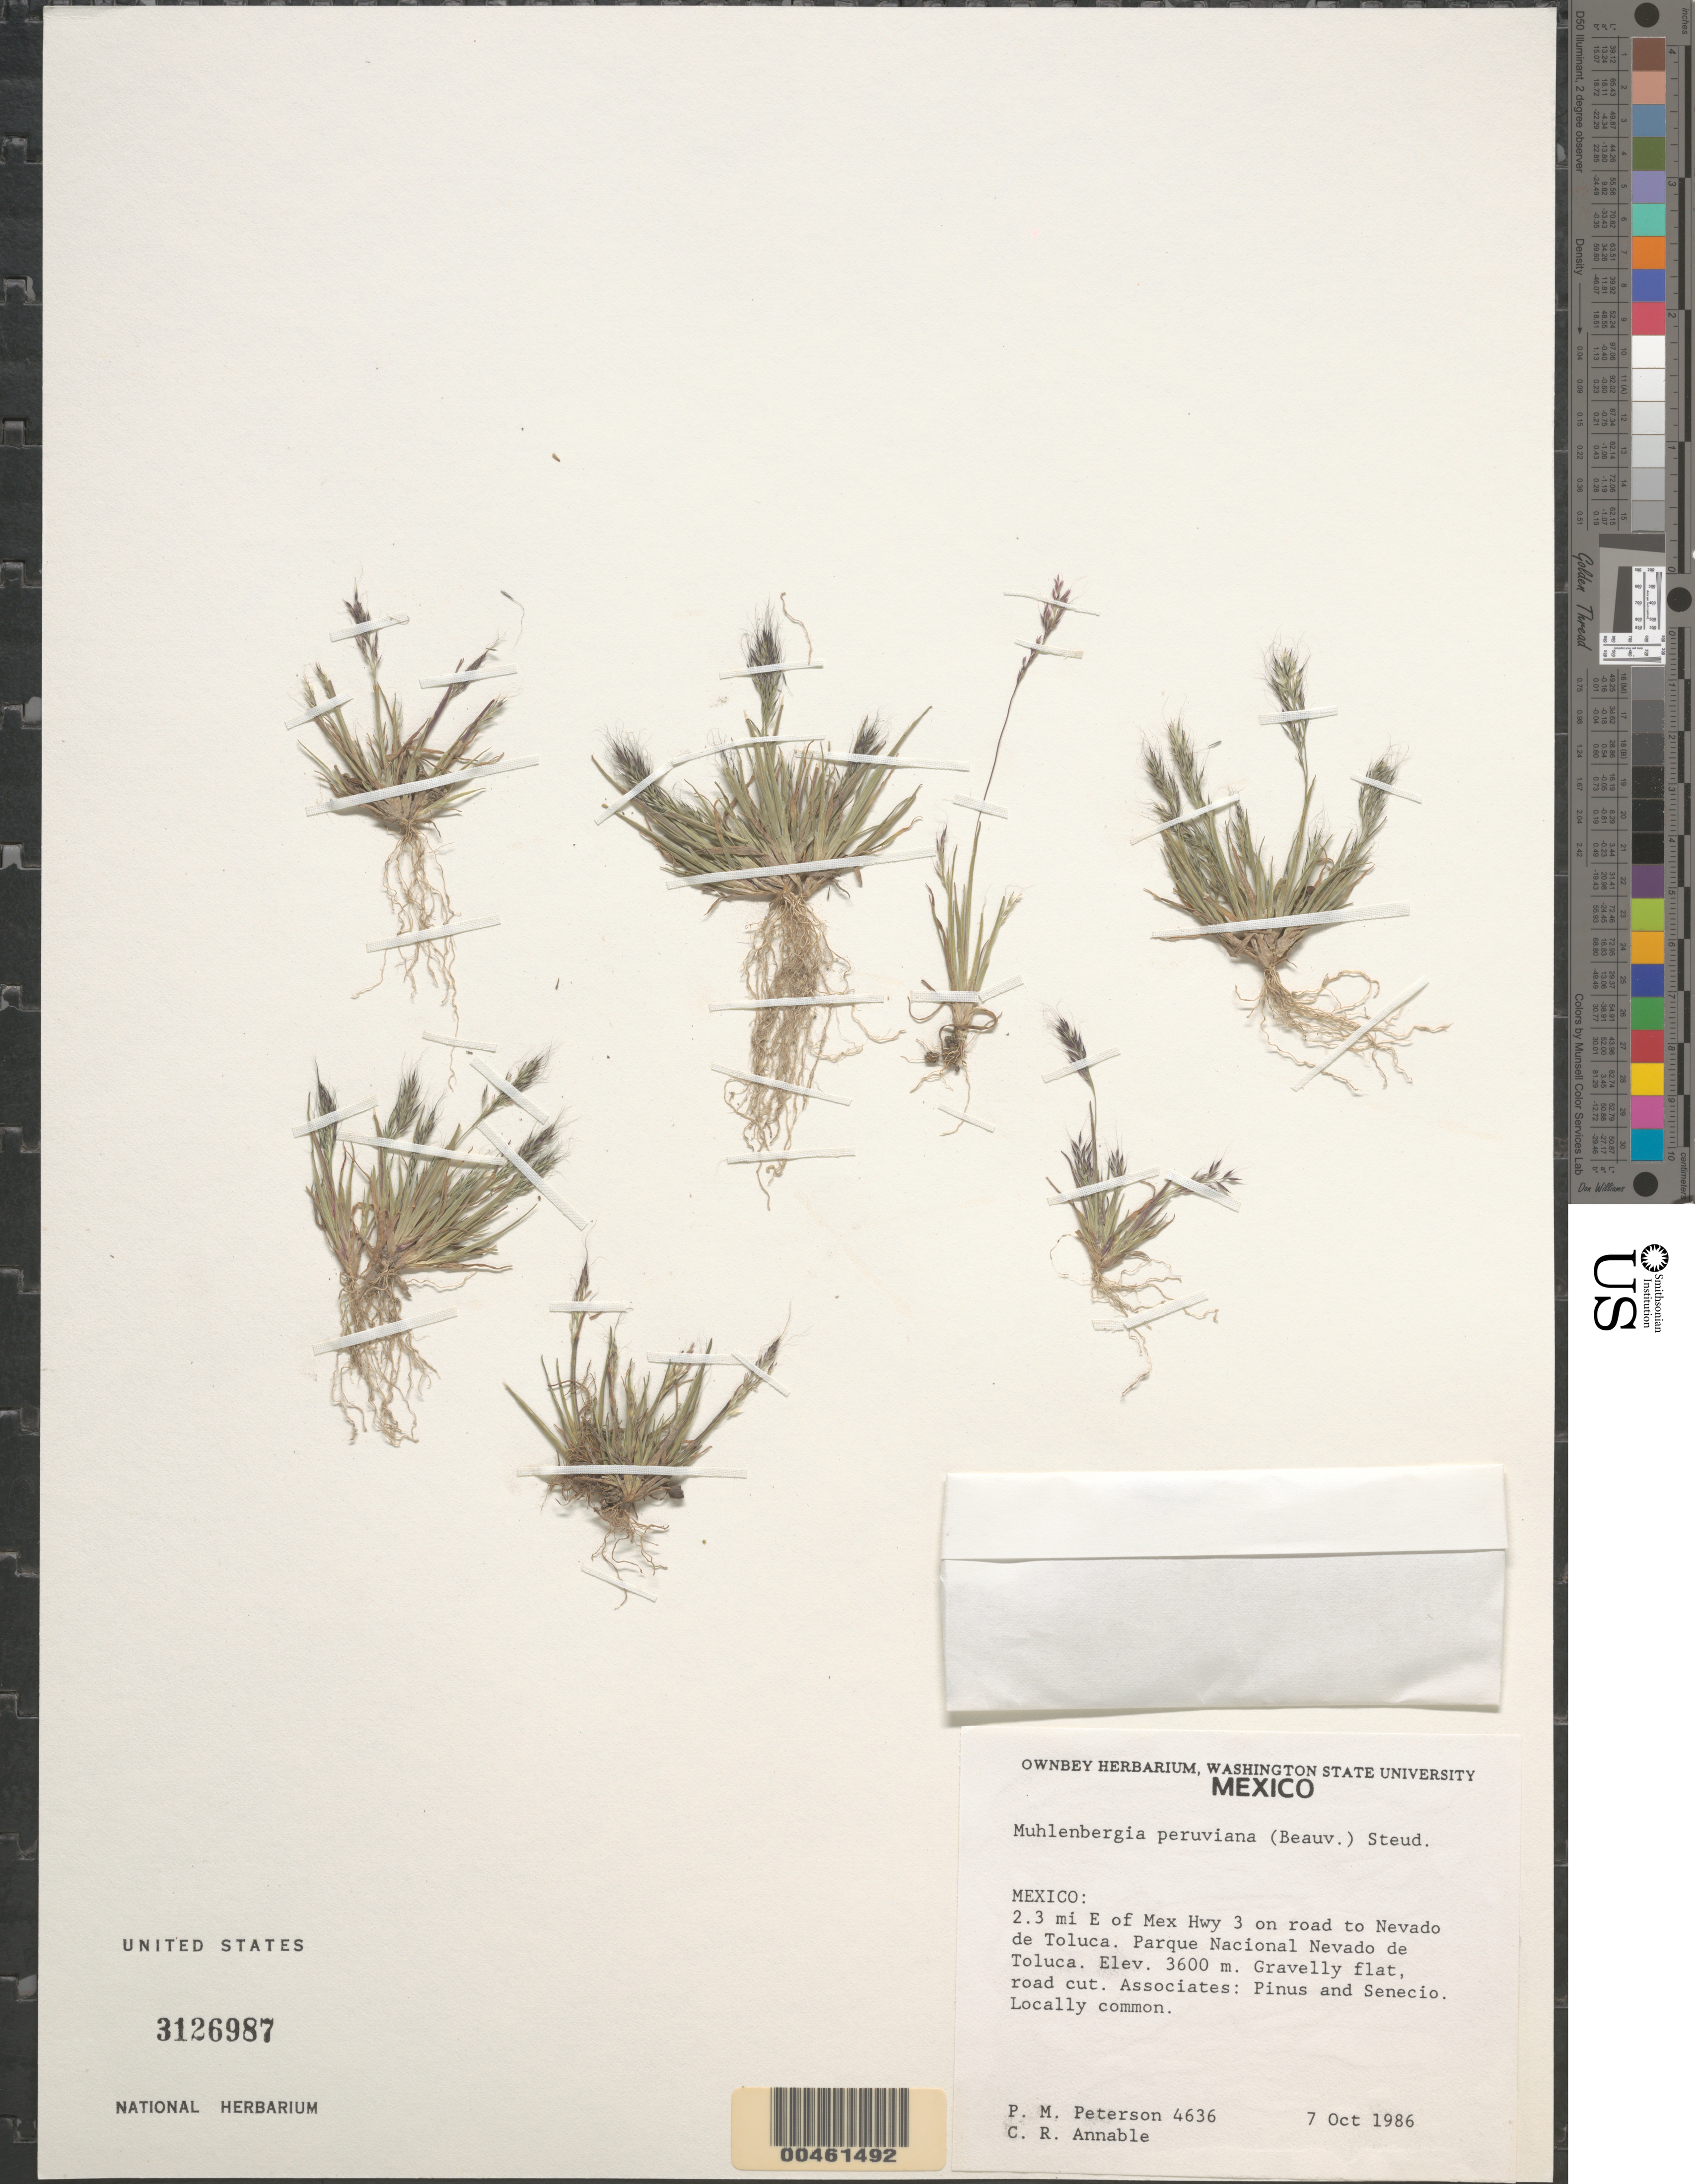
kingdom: Plantae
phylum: Tracheophyta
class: Liliopsida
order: Poales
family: Poaceae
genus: Muhlenbergia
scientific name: Muhlenbergia peruviana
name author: (P. Beauv.) Steud.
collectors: P. M. Peterson & C. R. Annable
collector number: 04636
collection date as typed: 07 Oct 1986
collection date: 1986-10-07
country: Mexico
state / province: México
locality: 2.3 miles E of Mex 3 on road to Nevado de Toluca. Parque Nacional Nevado de Toluca.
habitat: Gravelly flat, road cut. Associated with Pinus and Senecio.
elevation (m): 3600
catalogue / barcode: US 3126987